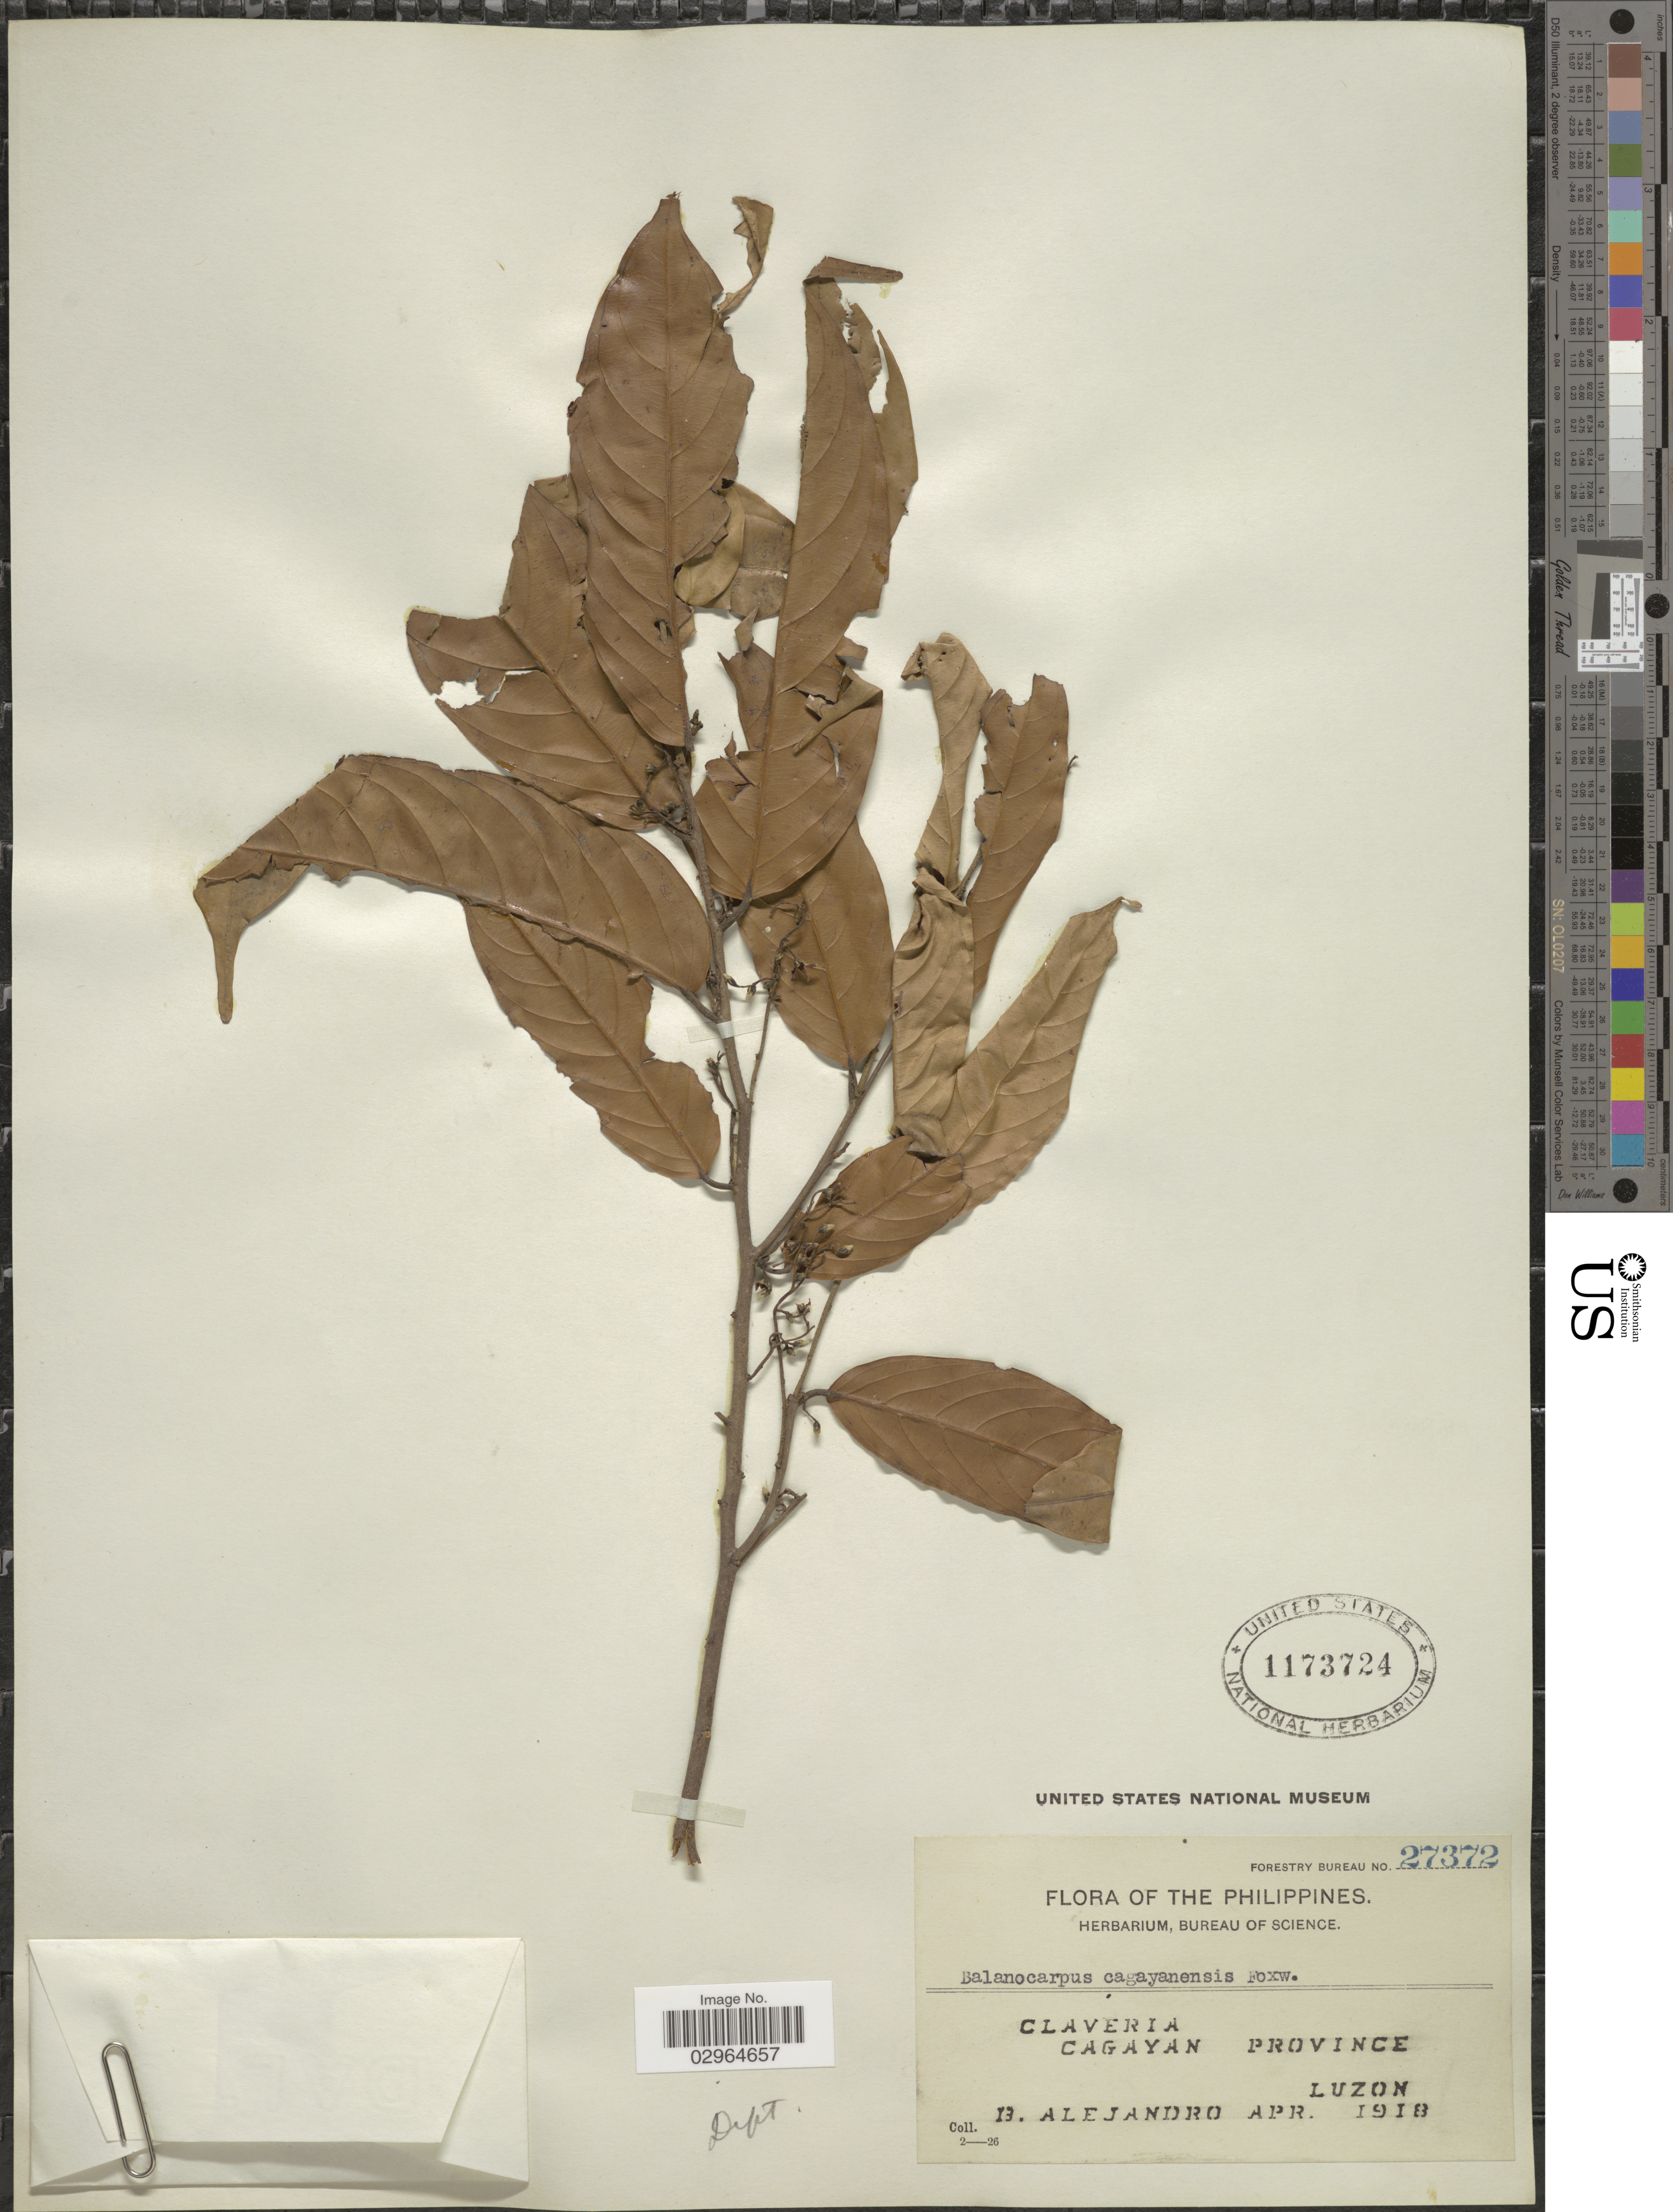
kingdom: Plantae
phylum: Tracheophyta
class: Magnoliopsida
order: Malvales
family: Dipterocarpaceae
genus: Hopea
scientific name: Hopea cagayanensis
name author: (Foxw.) Slooten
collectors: B. Alejandro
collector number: Forestry Bureau 27372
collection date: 1918-04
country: Philippines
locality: Claveria. Cagayan Province. Luzon.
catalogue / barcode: US 1173724